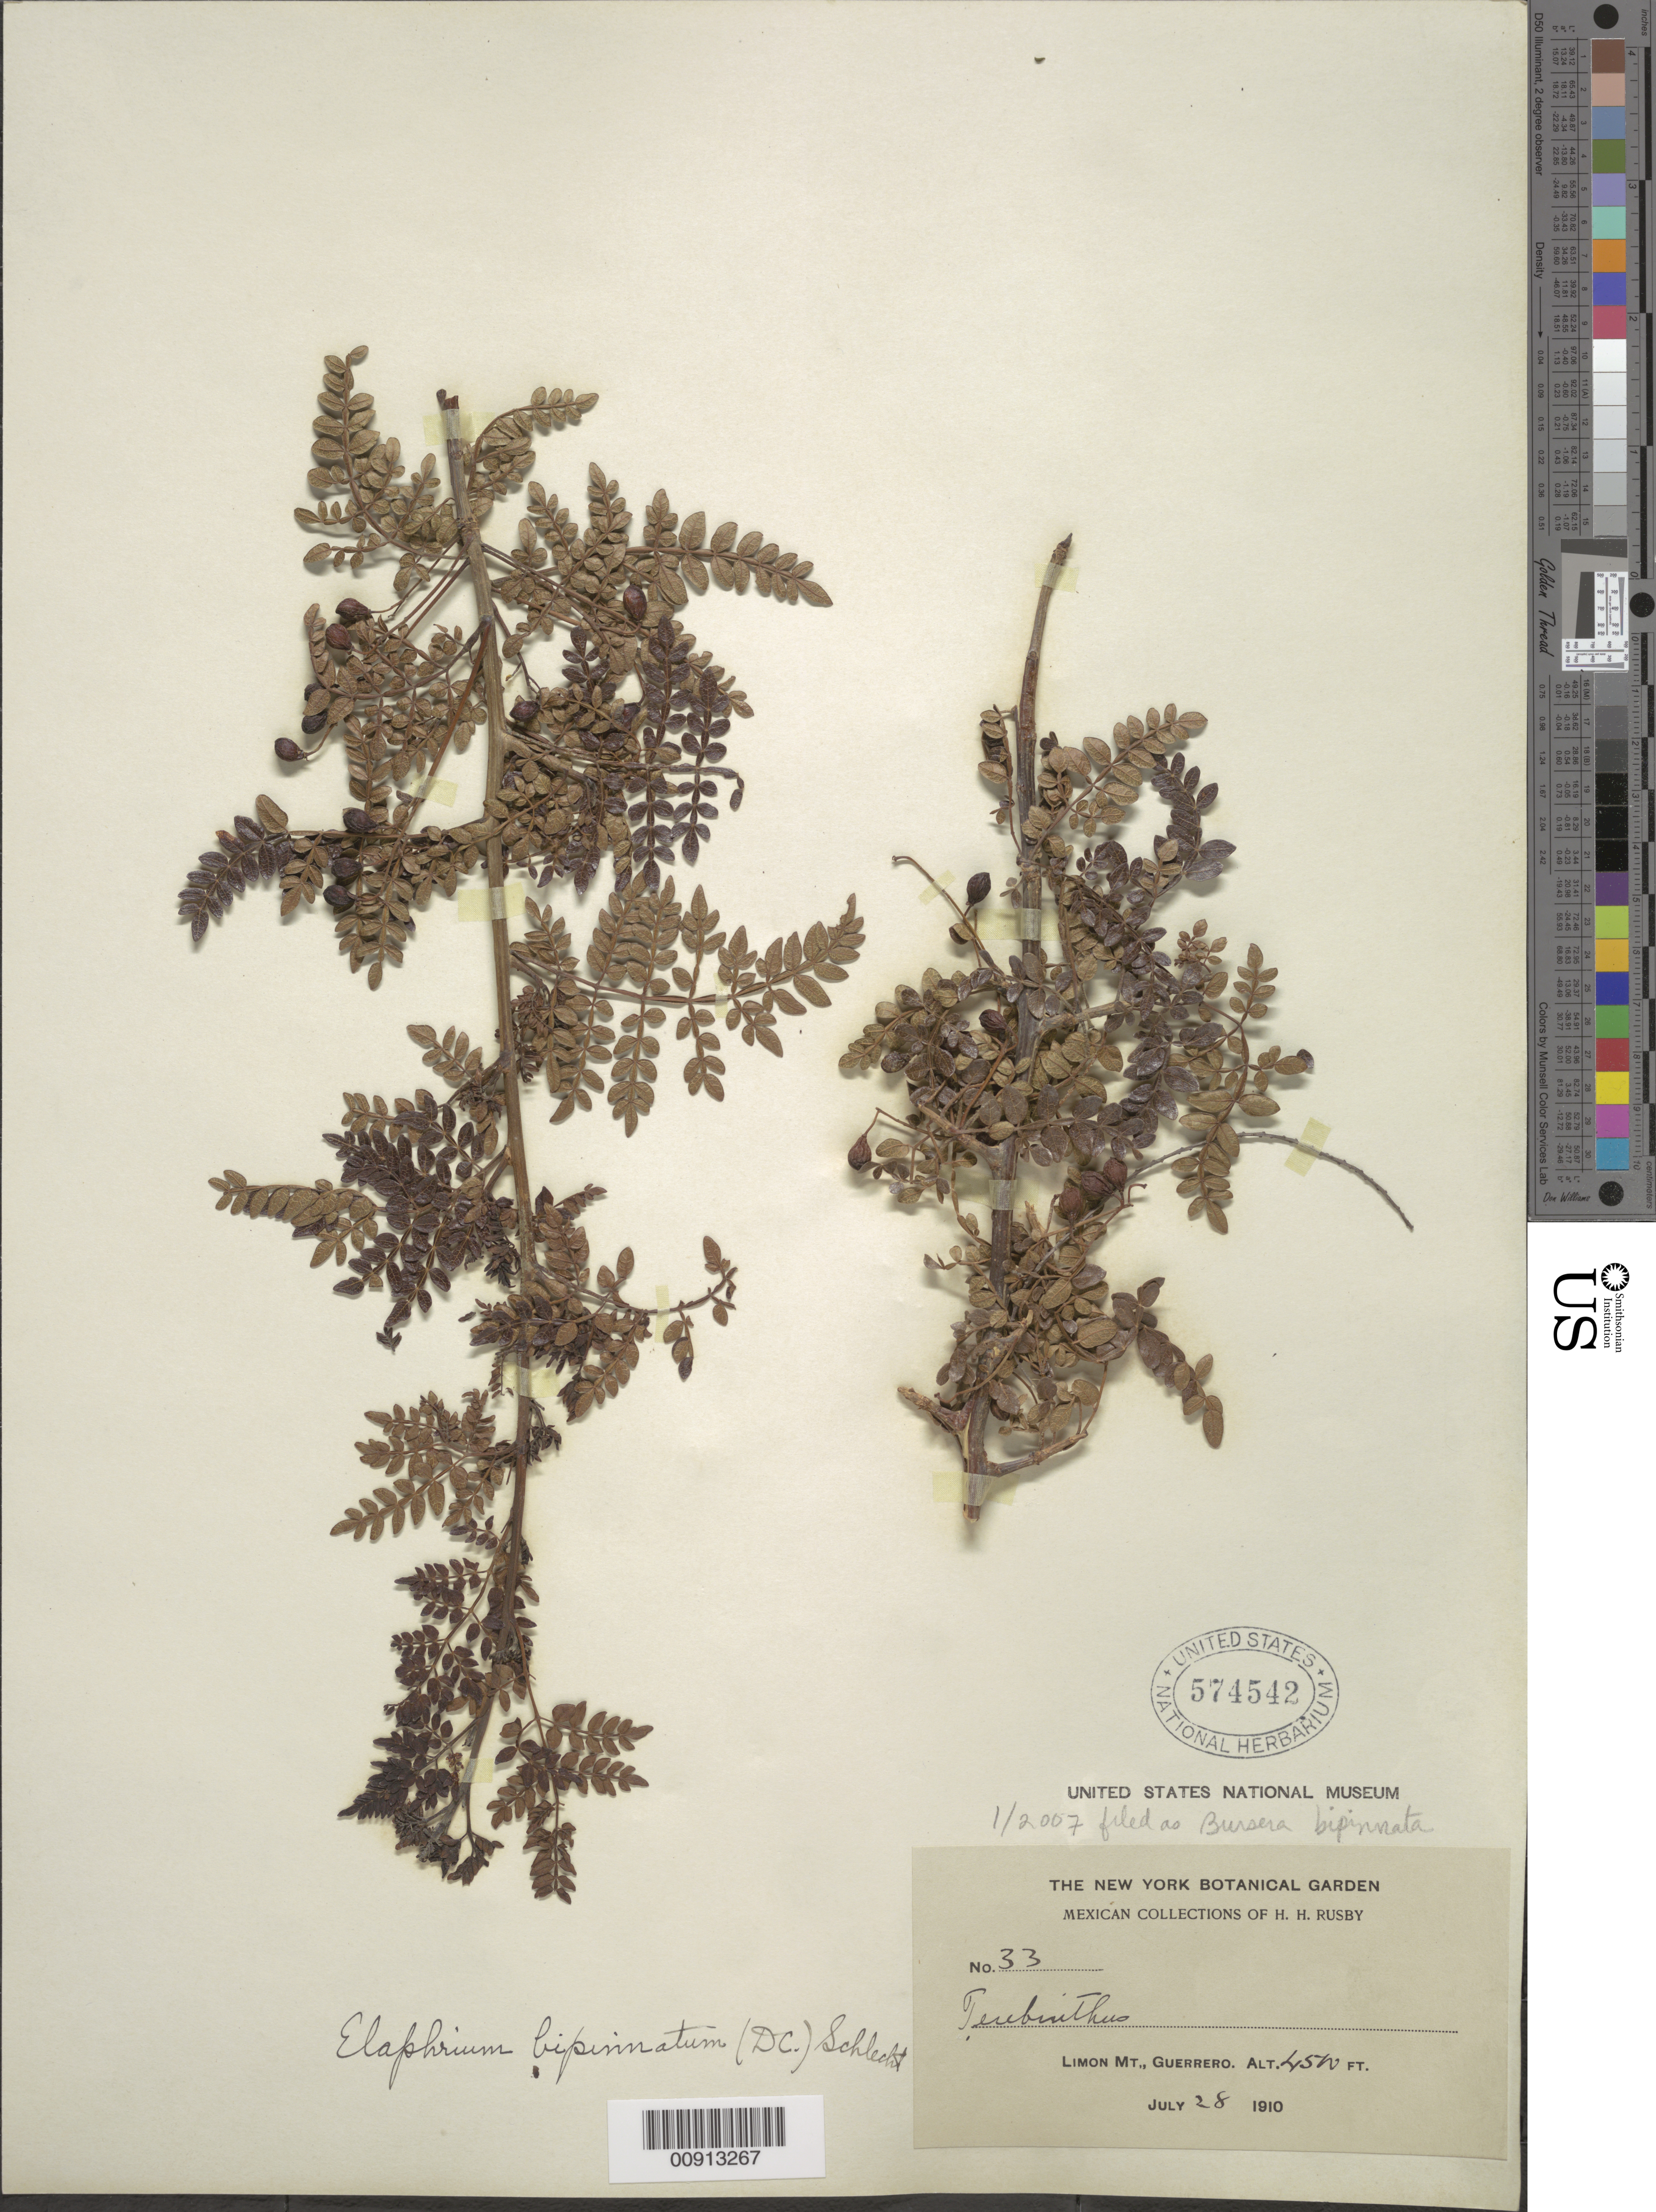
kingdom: Plantae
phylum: Tracheophyta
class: Magnoliopsida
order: Sapindales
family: Burseraceae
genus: Bursera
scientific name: Bursera bipinnata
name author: Engl.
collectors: H. H. Rusby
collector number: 33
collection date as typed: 28 Jul 1910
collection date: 1910-07-28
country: Mexico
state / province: Guerrero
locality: Limon Mt., Guerrero.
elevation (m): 1372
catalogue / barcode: US 574542